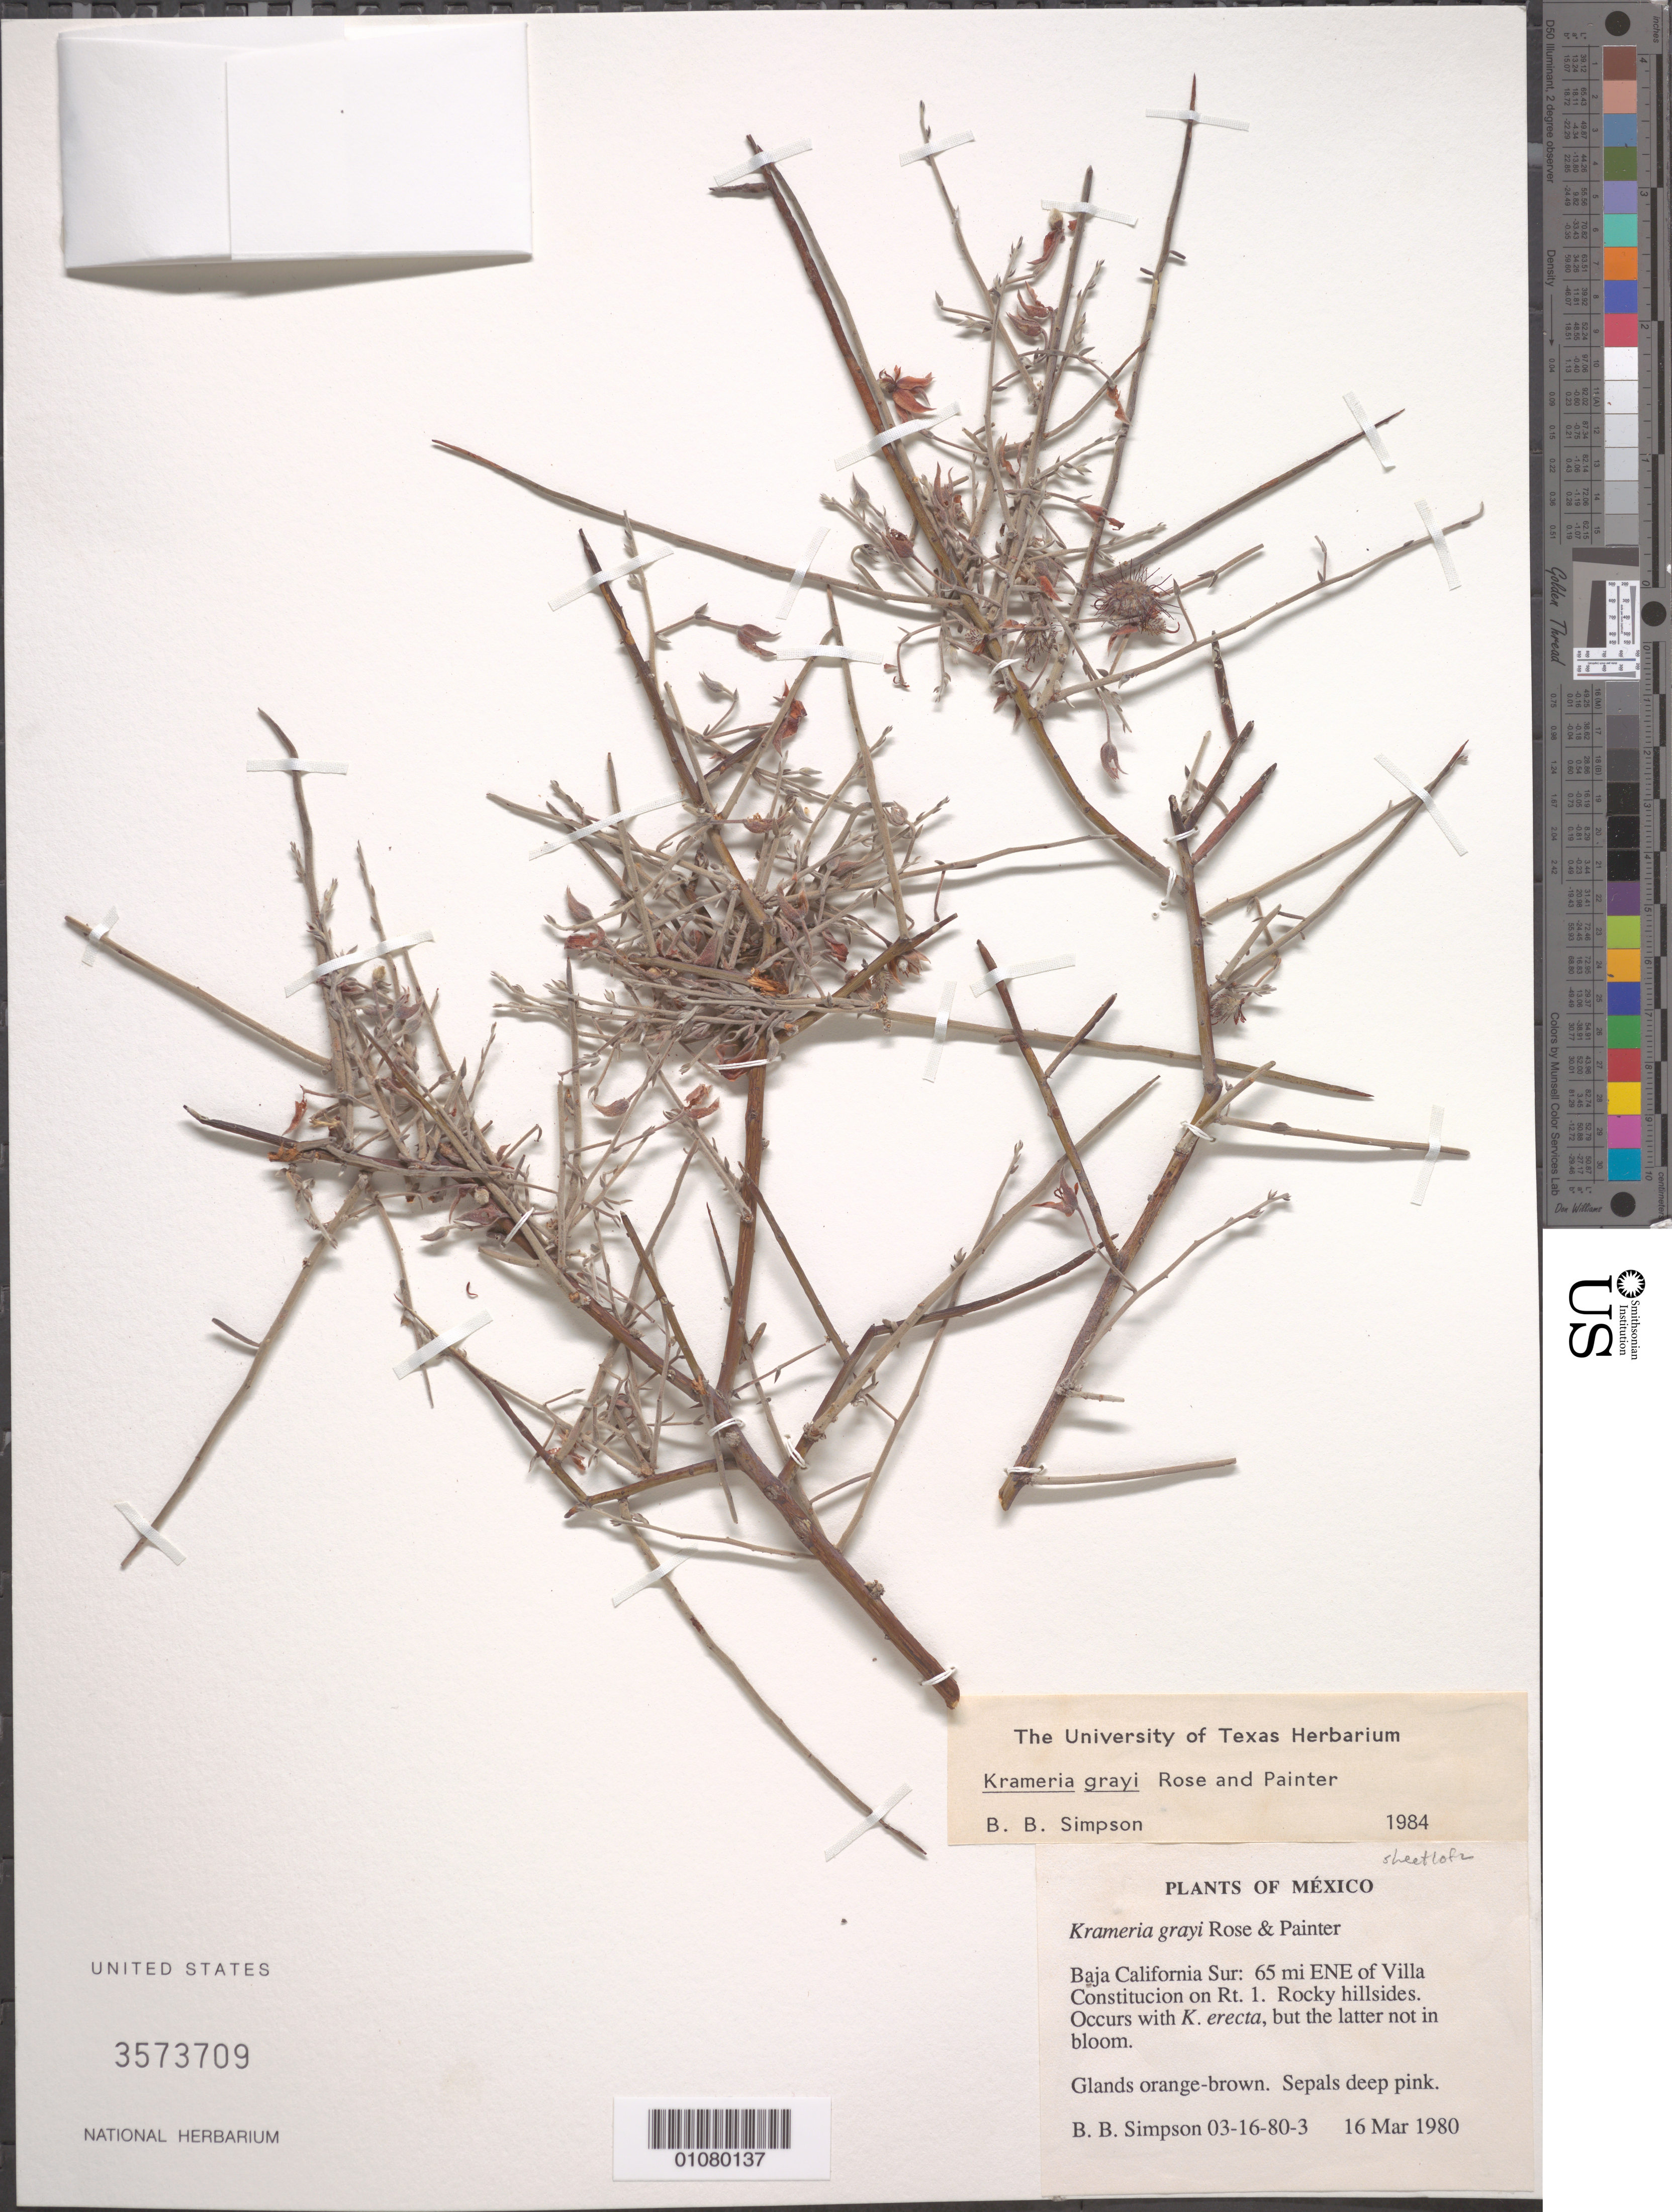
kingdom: Plantae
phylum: Tracheophyta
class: Magnoliopsida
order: Zygophyllales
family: Krameriaceae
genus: Krameria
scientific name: Krameria grayi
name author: Rose & J.H. Painter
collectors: B. B. Simpson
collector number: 03-16-80-3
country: Mexico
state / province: Baja California Sur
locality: ENE of Villa Constitucion on rt 1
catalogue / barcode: US 3573709